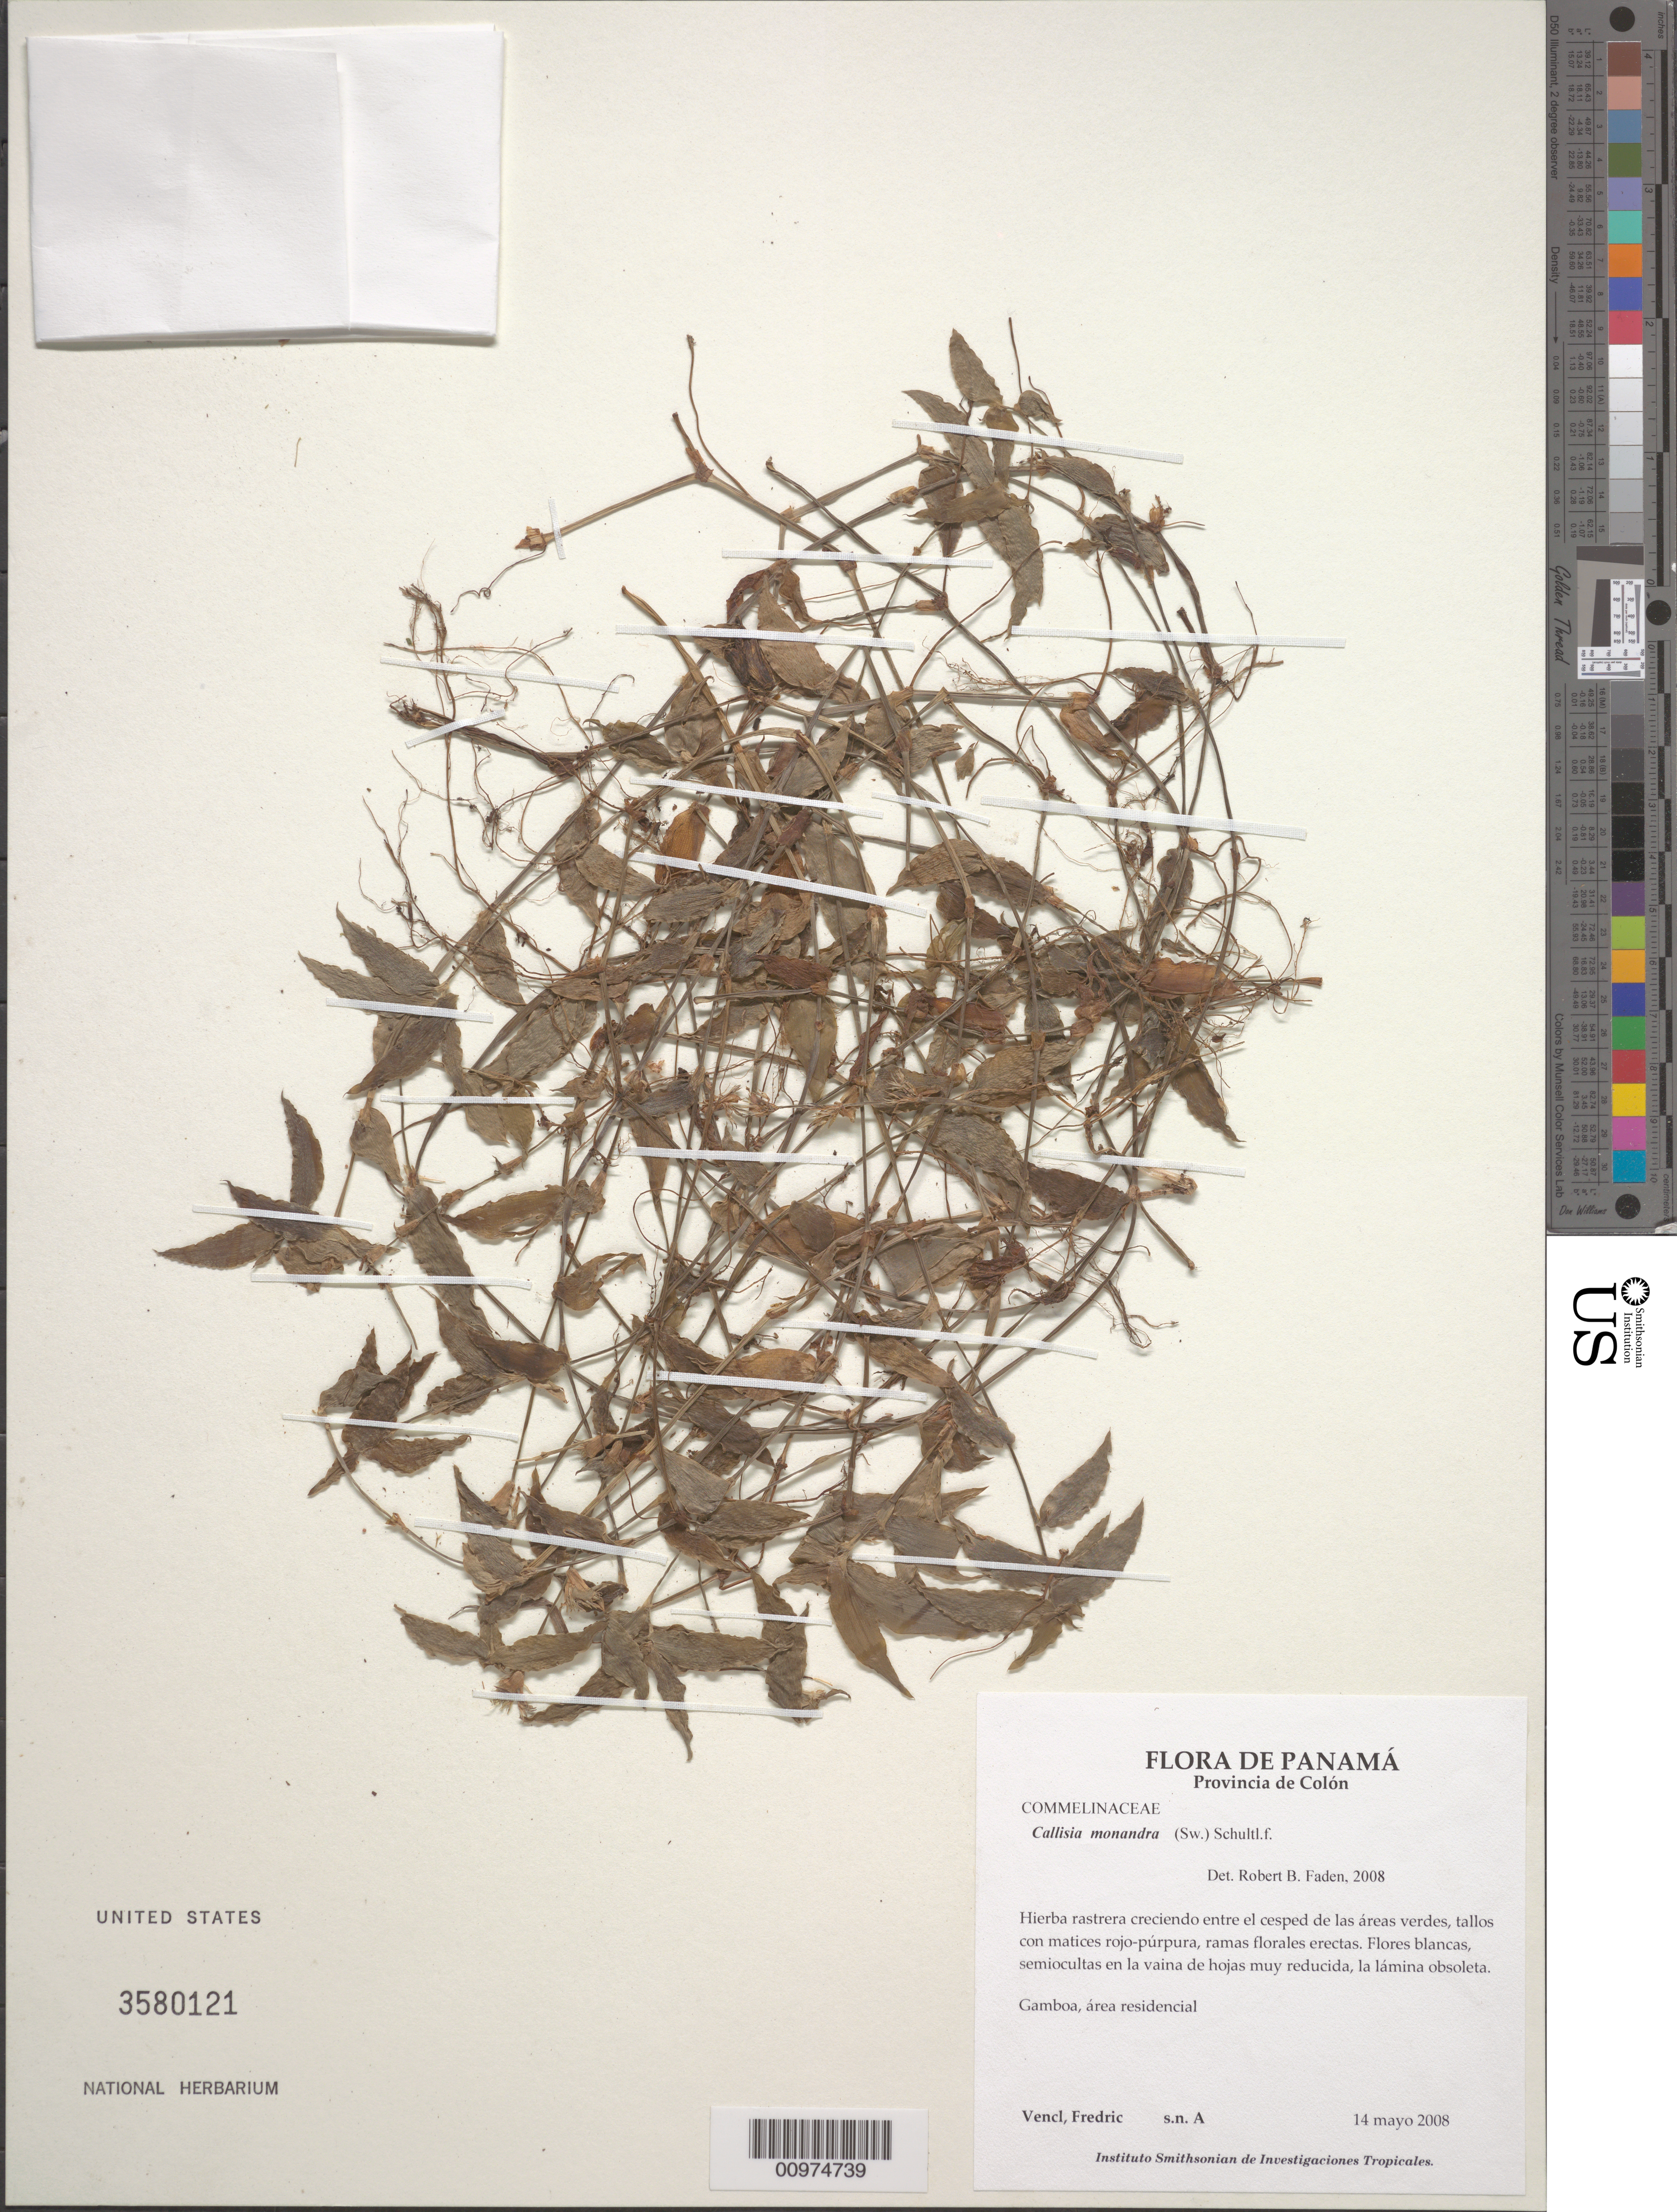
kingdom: Plantae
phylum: Tracheophyta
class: Liliopsida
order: Commelinales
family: Commelinaceae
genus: Callisia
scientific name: Callisia monandra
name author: (Sw.) Schult. & Schult. f.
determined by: Faden, Robert B., (US), Smithsonian Institution - National Museum of Natural History (UNITED STATES)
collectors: F. Vencl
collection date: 2008-05-14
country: Panama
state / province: Colón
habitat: Gamboa, área residencial.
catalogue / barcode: US 3580121